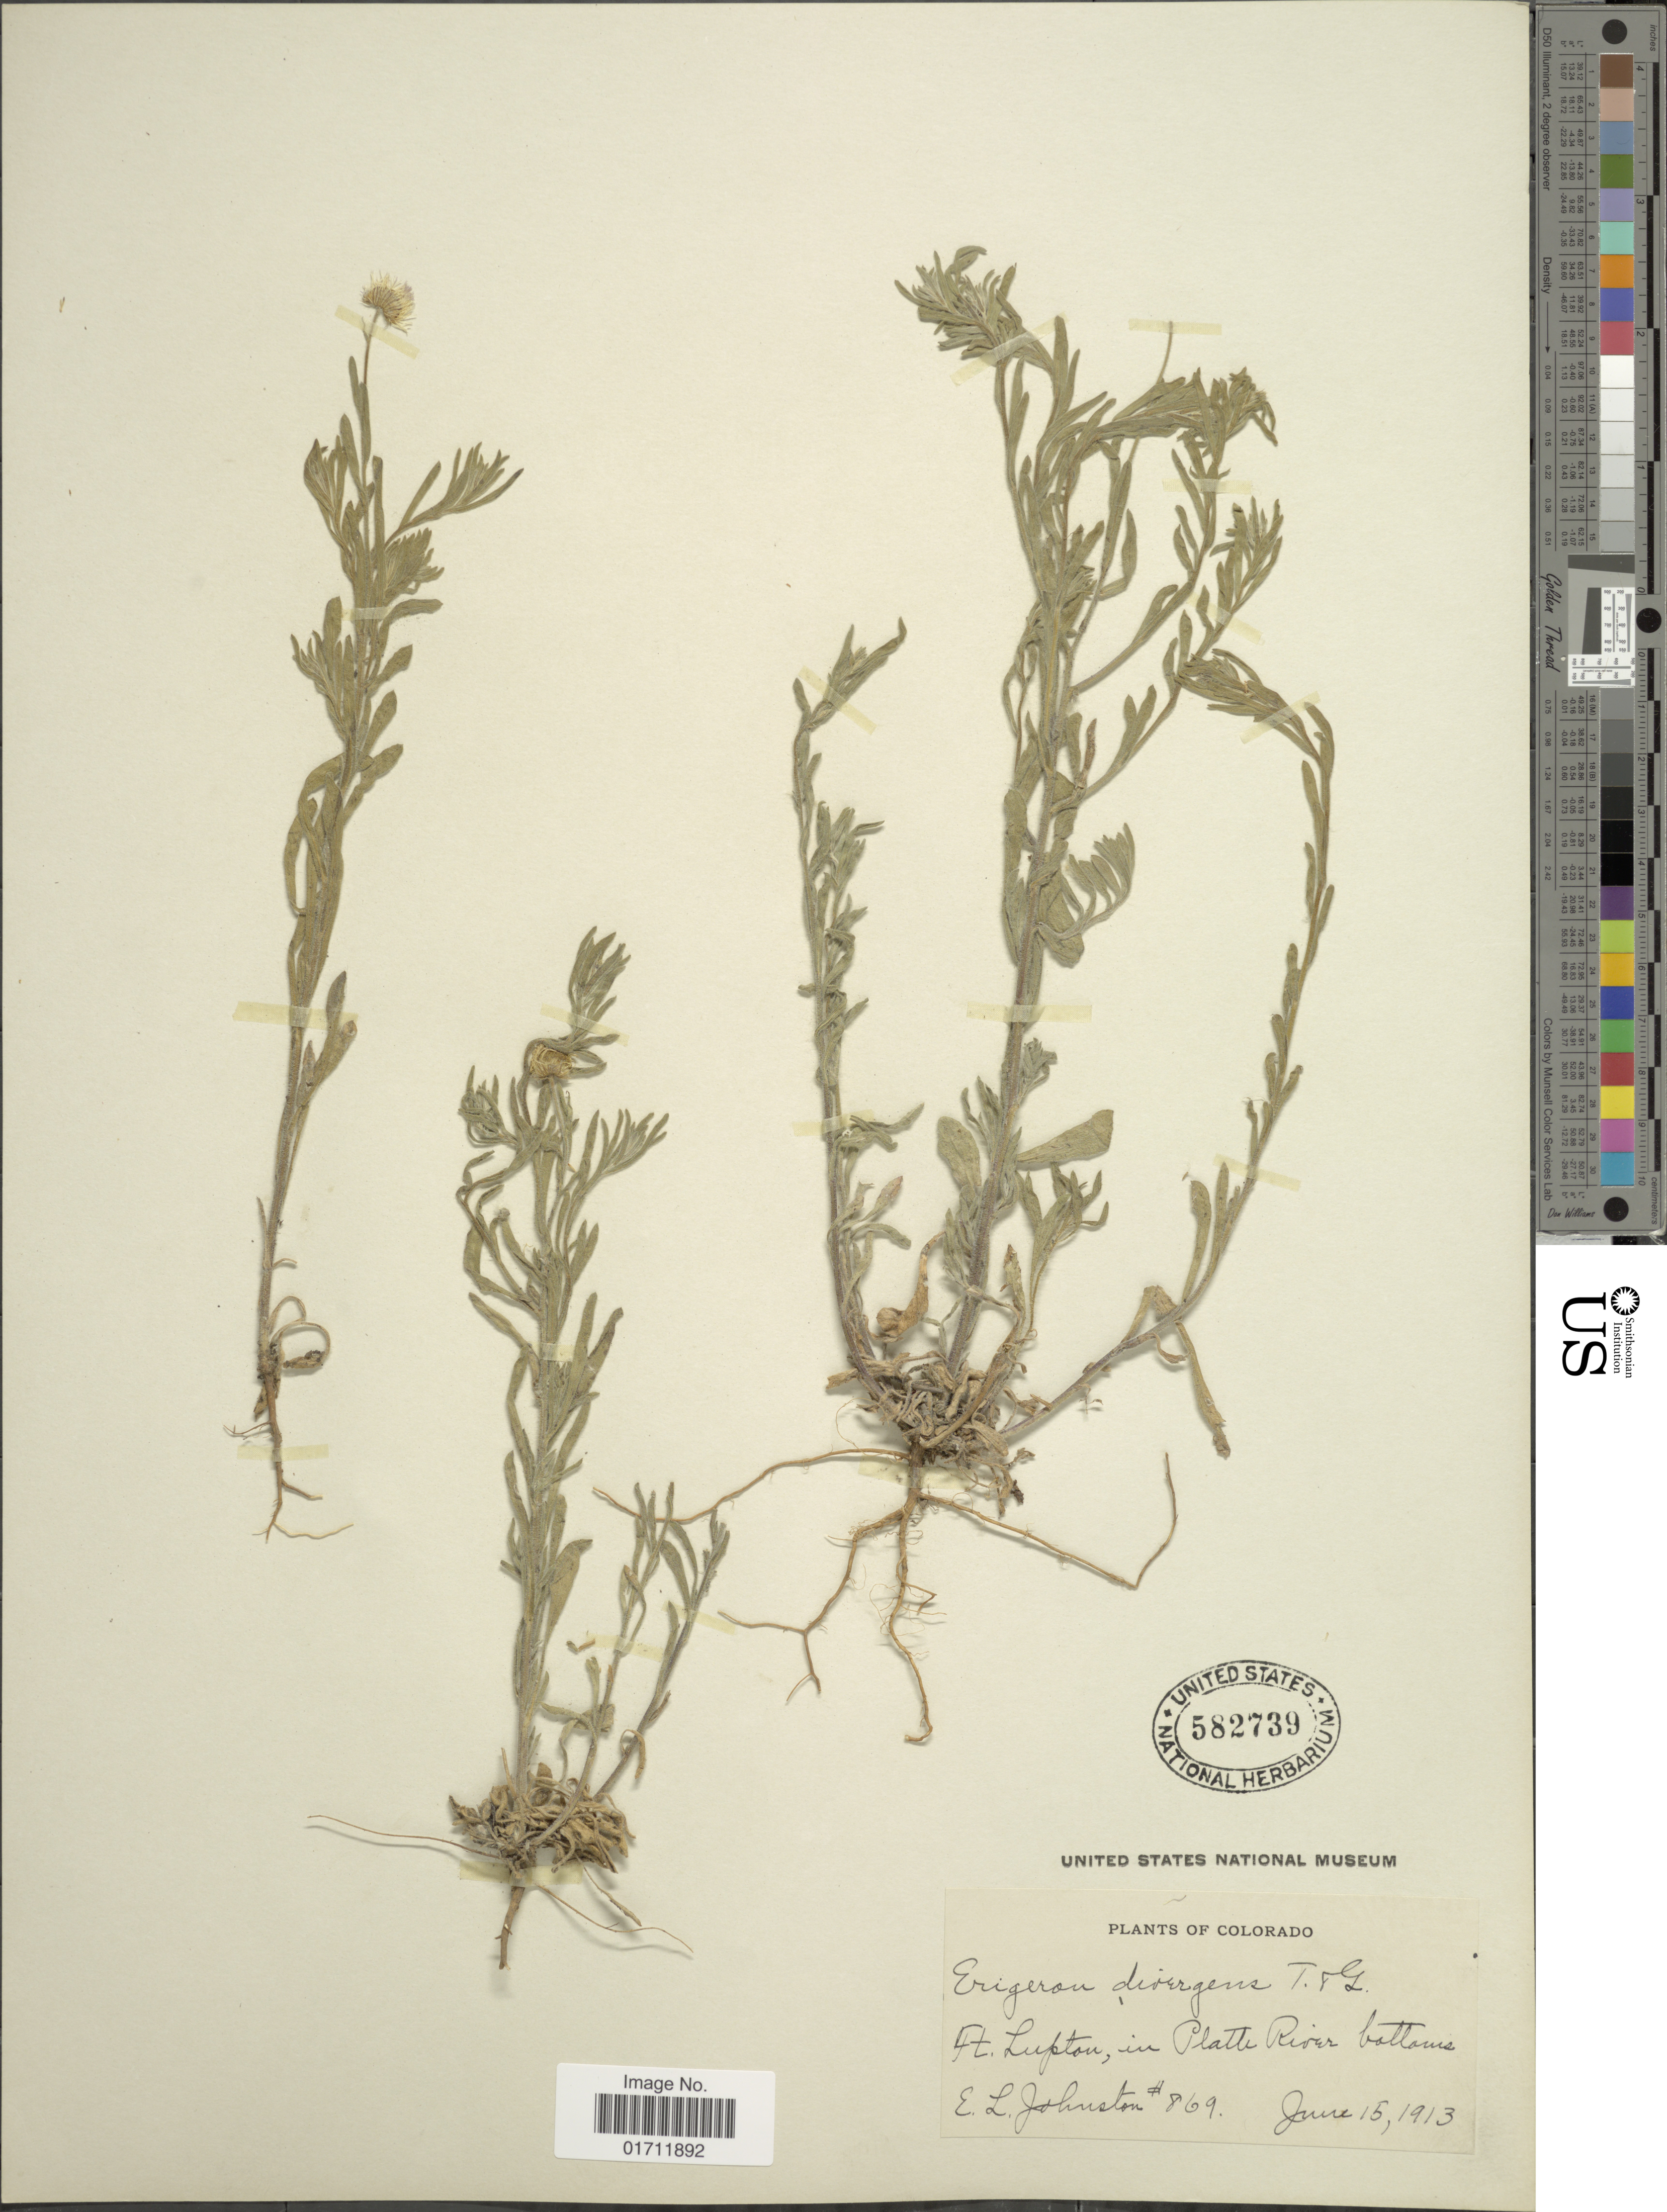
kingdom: Plantae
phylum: Tracheophyta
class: Magnoliopsida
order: Asterales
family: Asteraceae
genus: Erigeron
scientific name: Erigeron divergens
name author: Torr. & A. Gray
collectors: E. L. Johnston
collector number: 869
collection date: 1913-06-15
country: United States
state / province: Colorado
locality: Ft Lupton, in Platte River bottoms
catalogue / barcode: US 582739